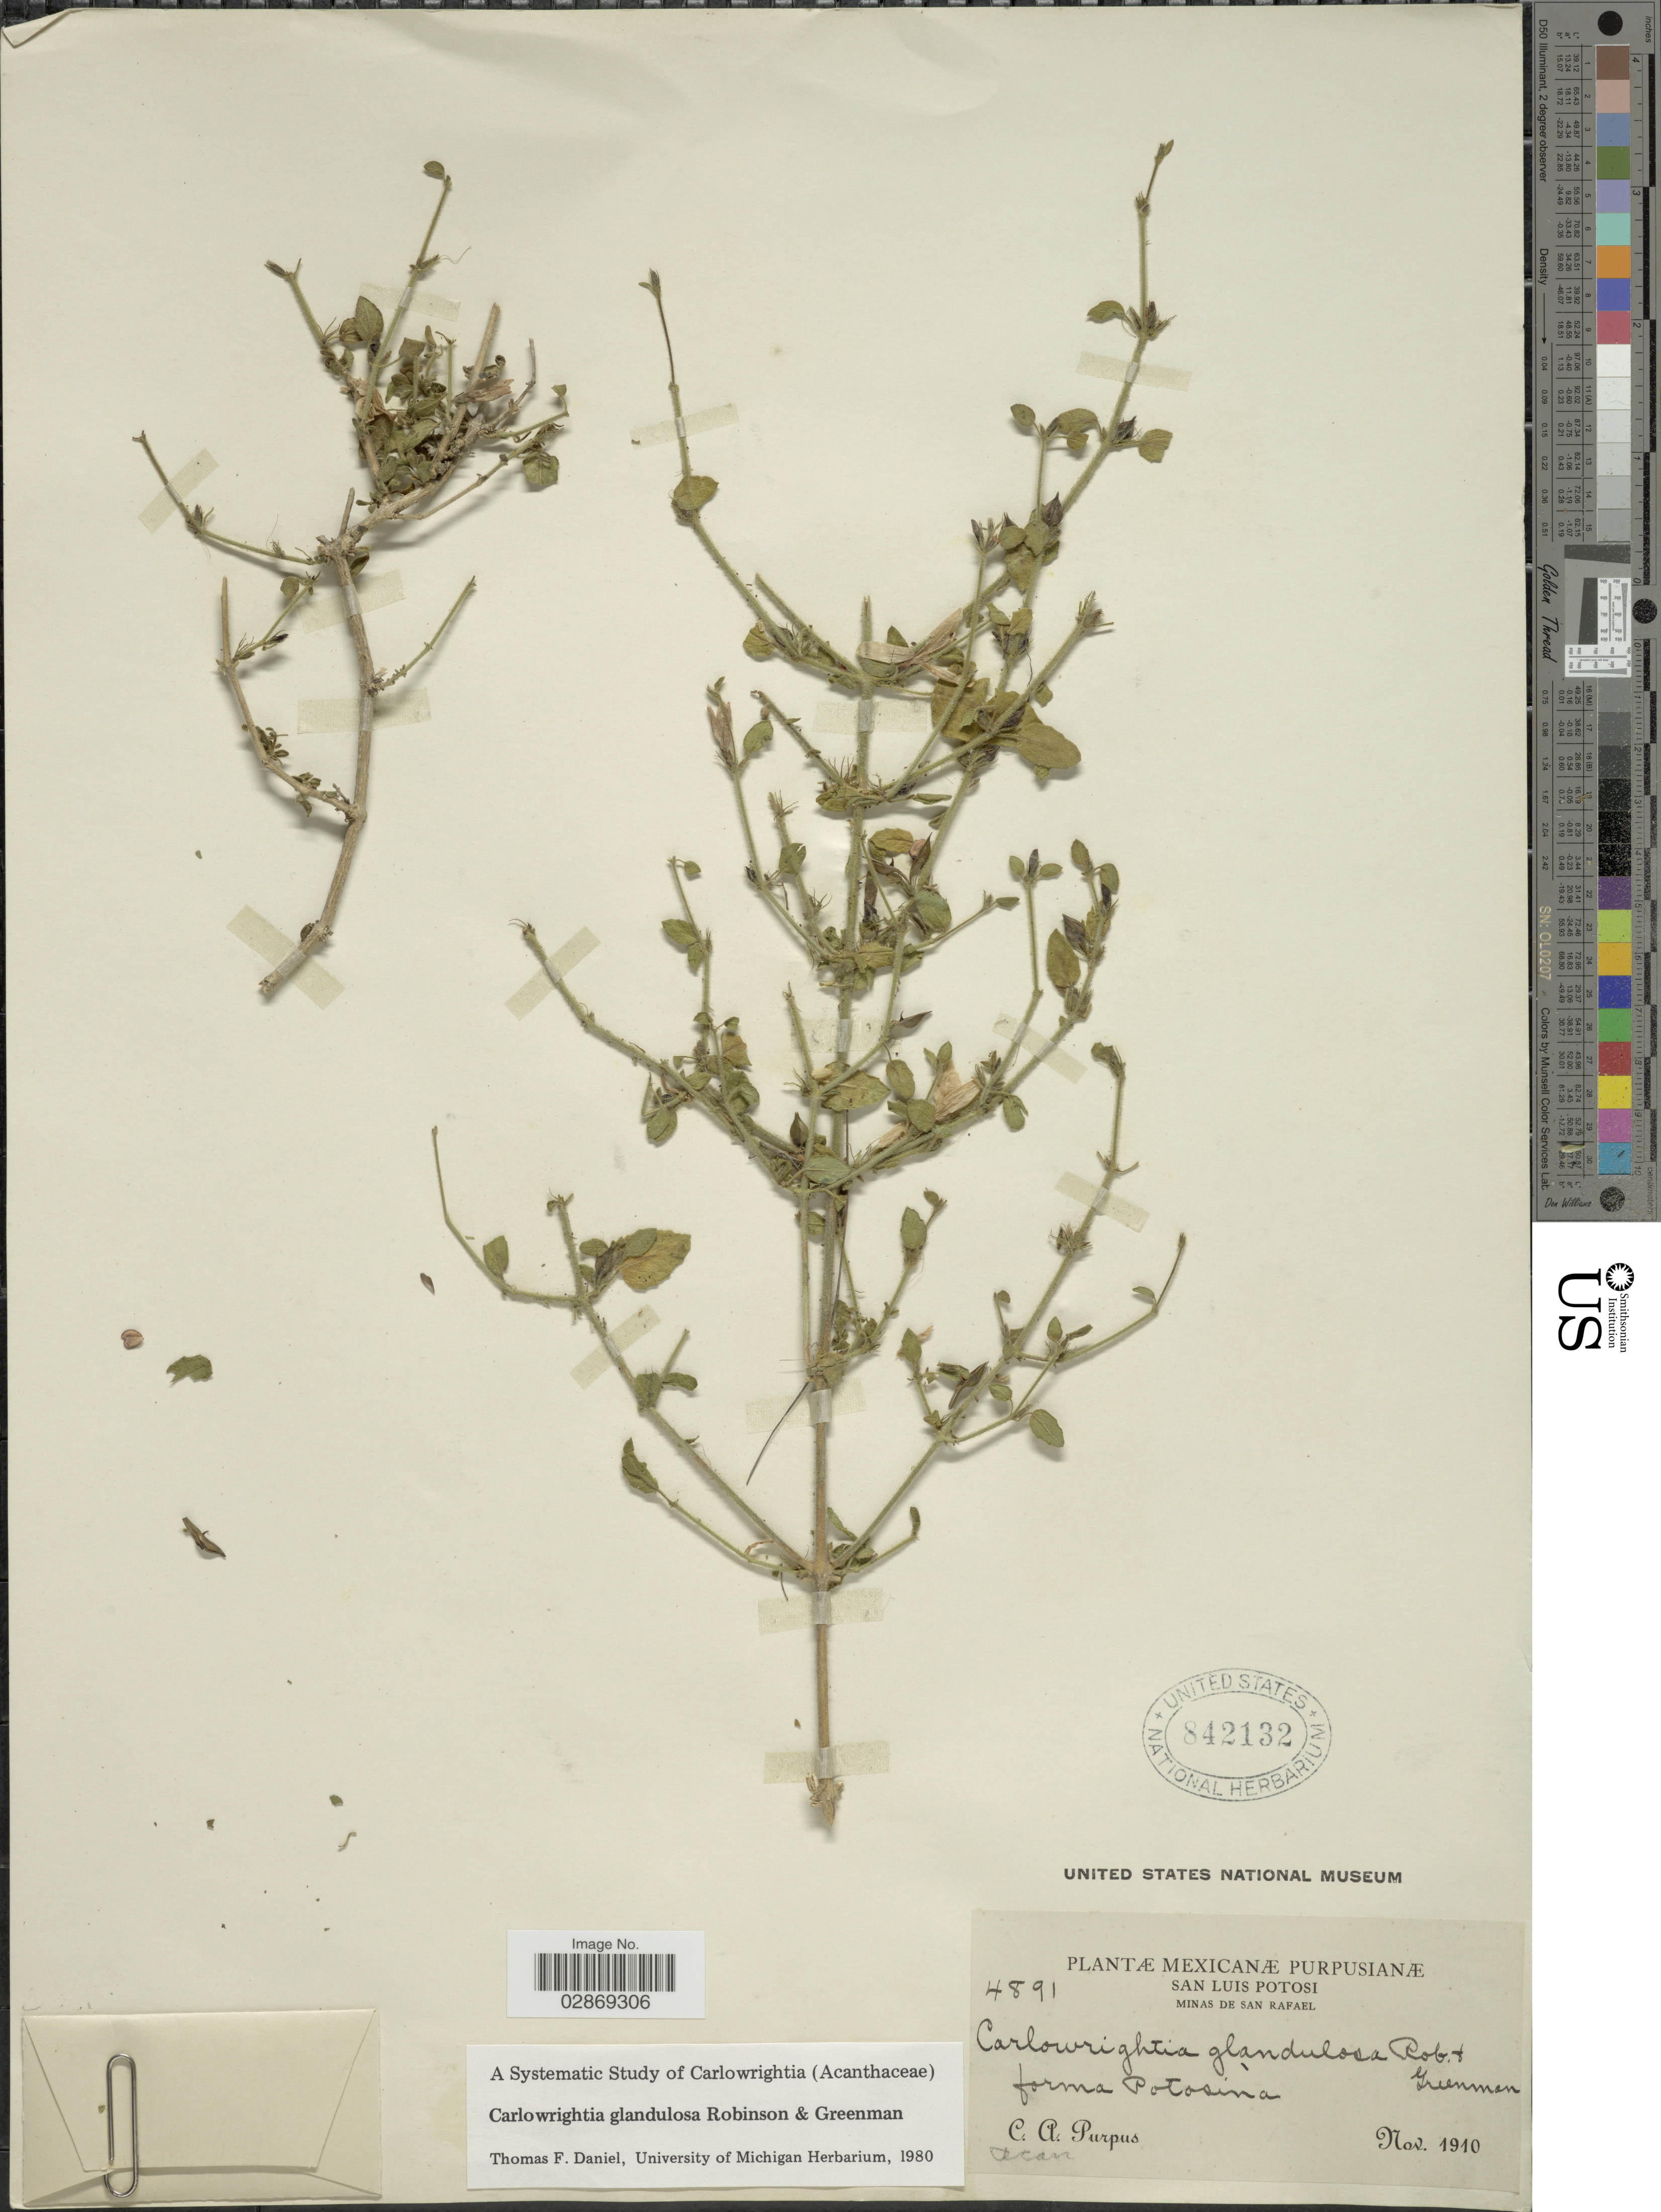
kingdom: Plantae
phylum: Tracheophyta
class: Magnoliopsida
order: Lamiales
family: Acanthaceae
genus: Carlowrightia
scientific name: Carlowrightia neesiana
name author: (Schauer ex Nees) T.F. Daniel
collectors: C. A. Purpus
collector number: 4891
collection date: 1910-11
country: Mexico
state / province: San Luis Potosí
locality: Minas de San Rafael.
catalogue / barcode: US 842132